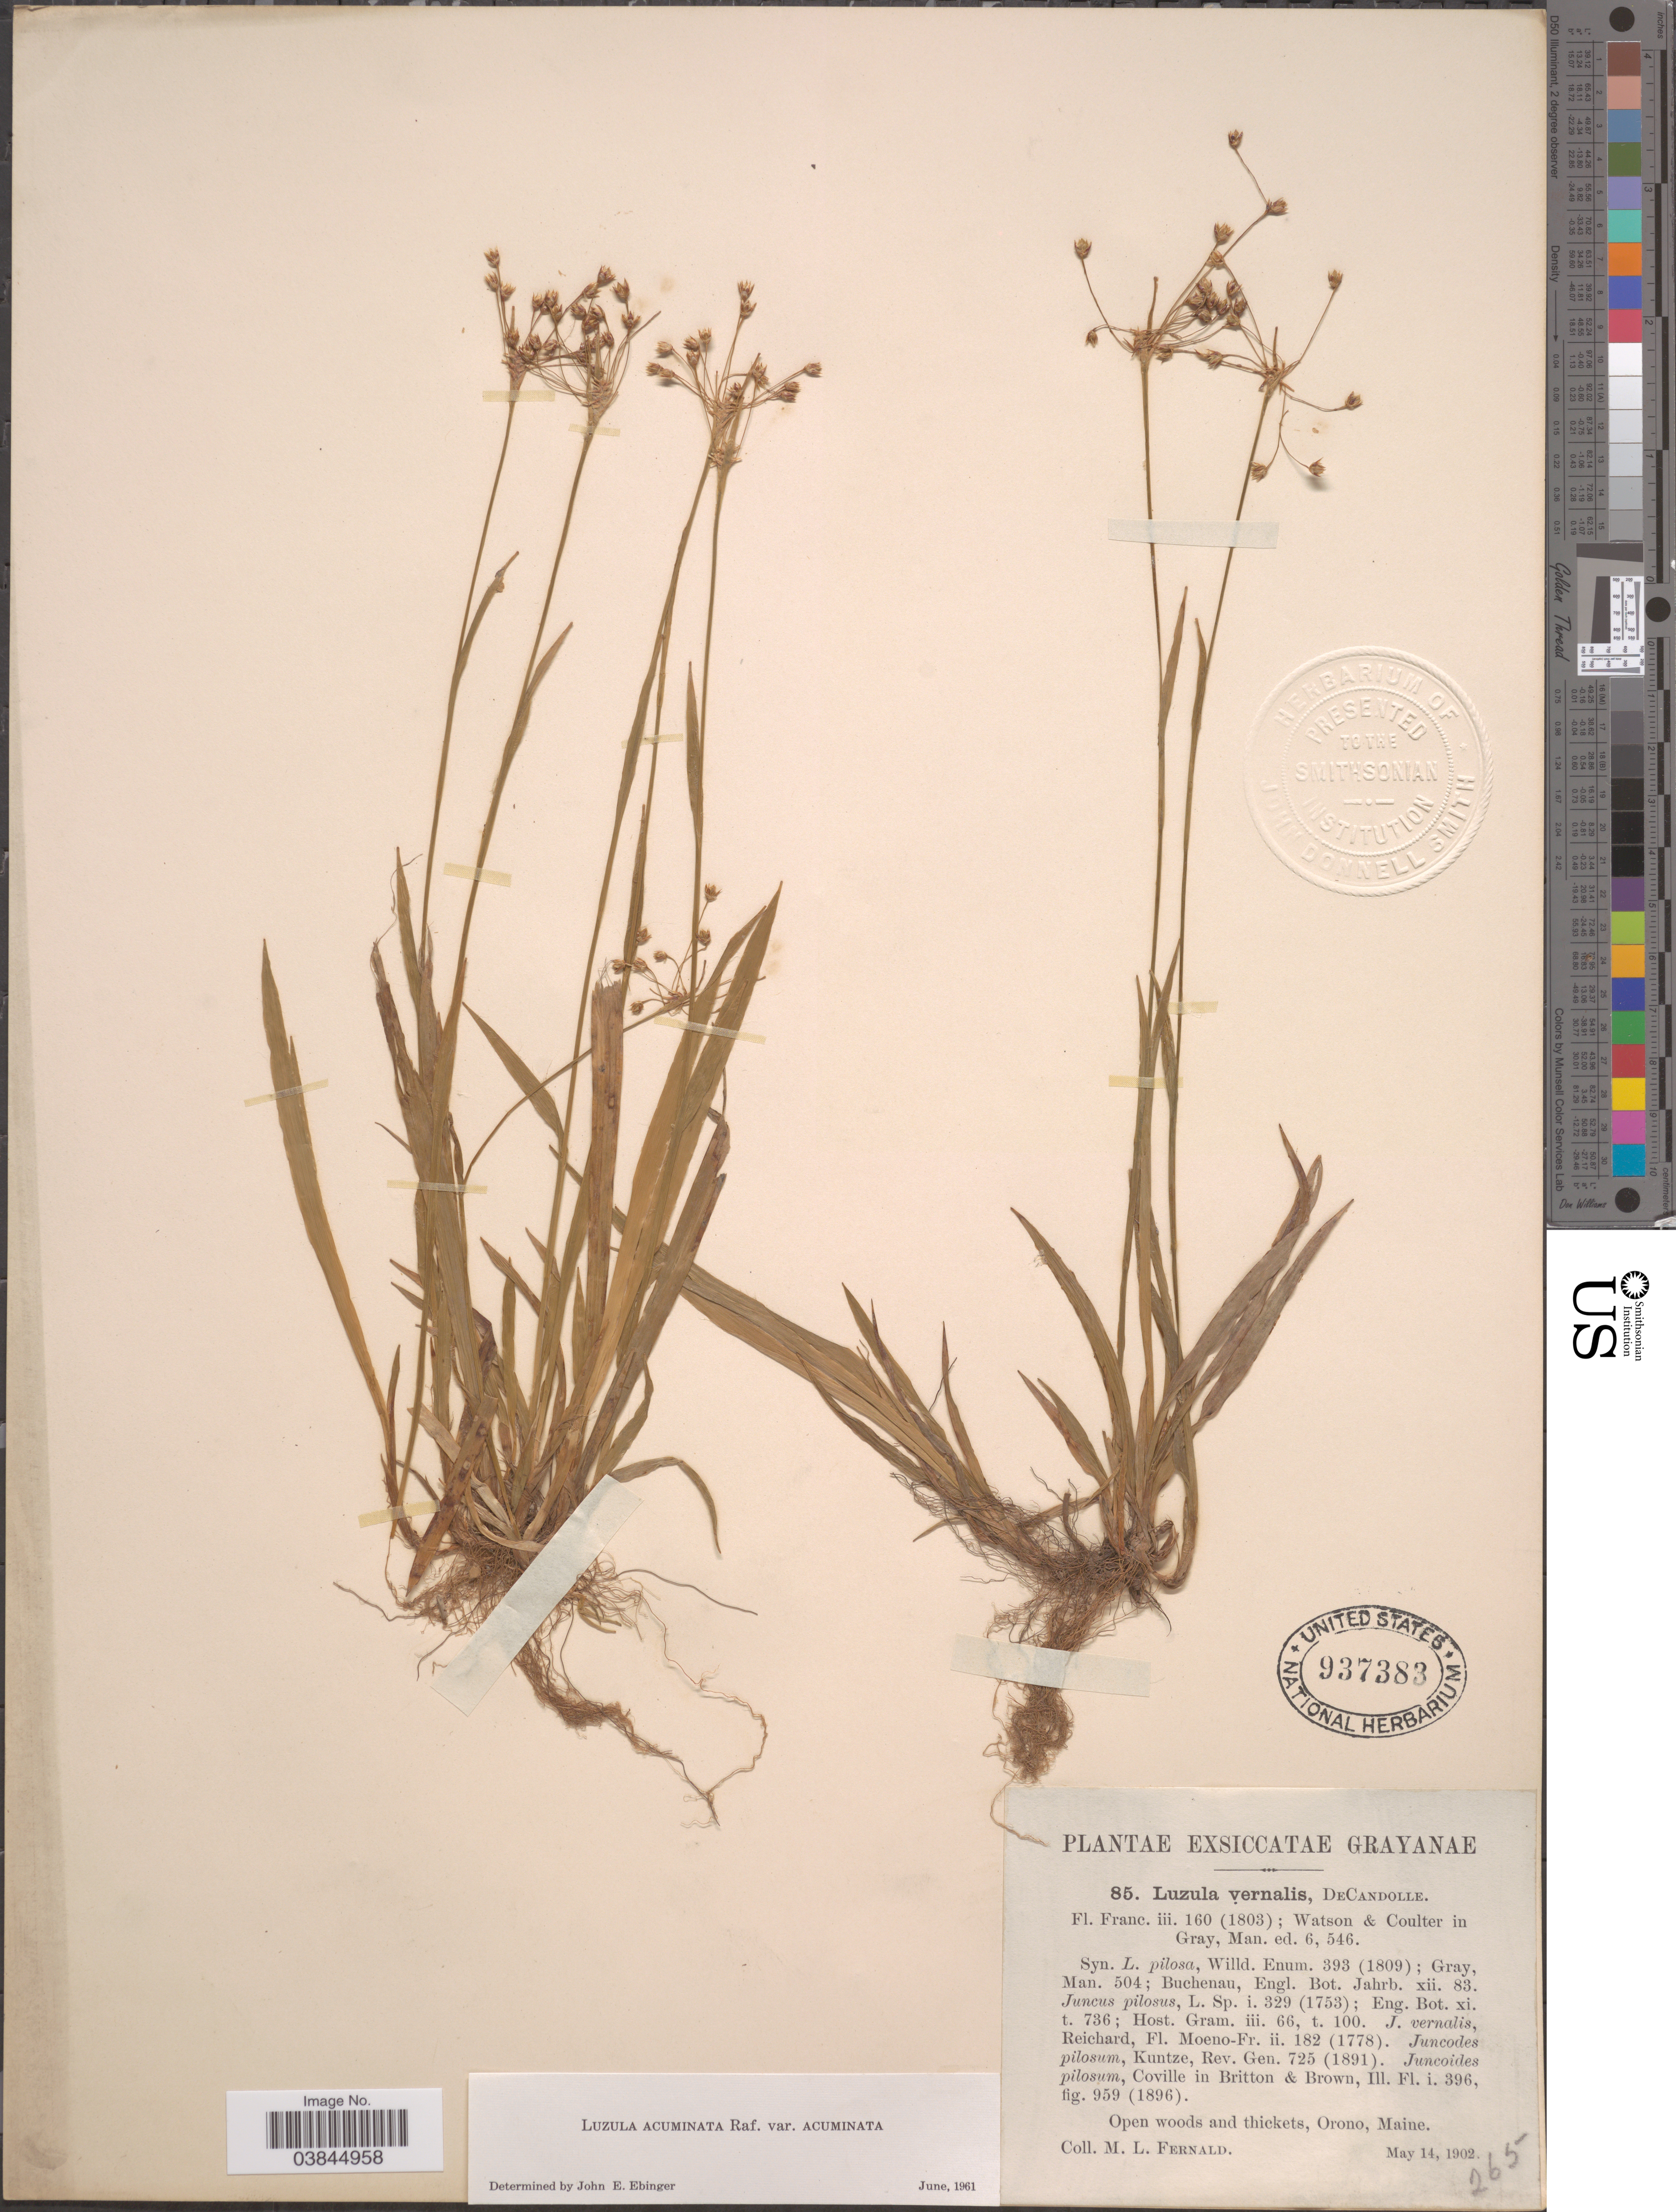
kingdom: Plantae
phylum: Tracheophyta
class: Liliopsida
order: Poales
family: Juncaceae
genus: Luzula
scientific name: Luzula acuminata var. acuminata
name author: Raf.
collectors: M. L. Fernald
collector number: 85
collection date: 1902-05-14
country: United States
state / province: Maine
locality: Orono.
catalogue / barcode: US 937383